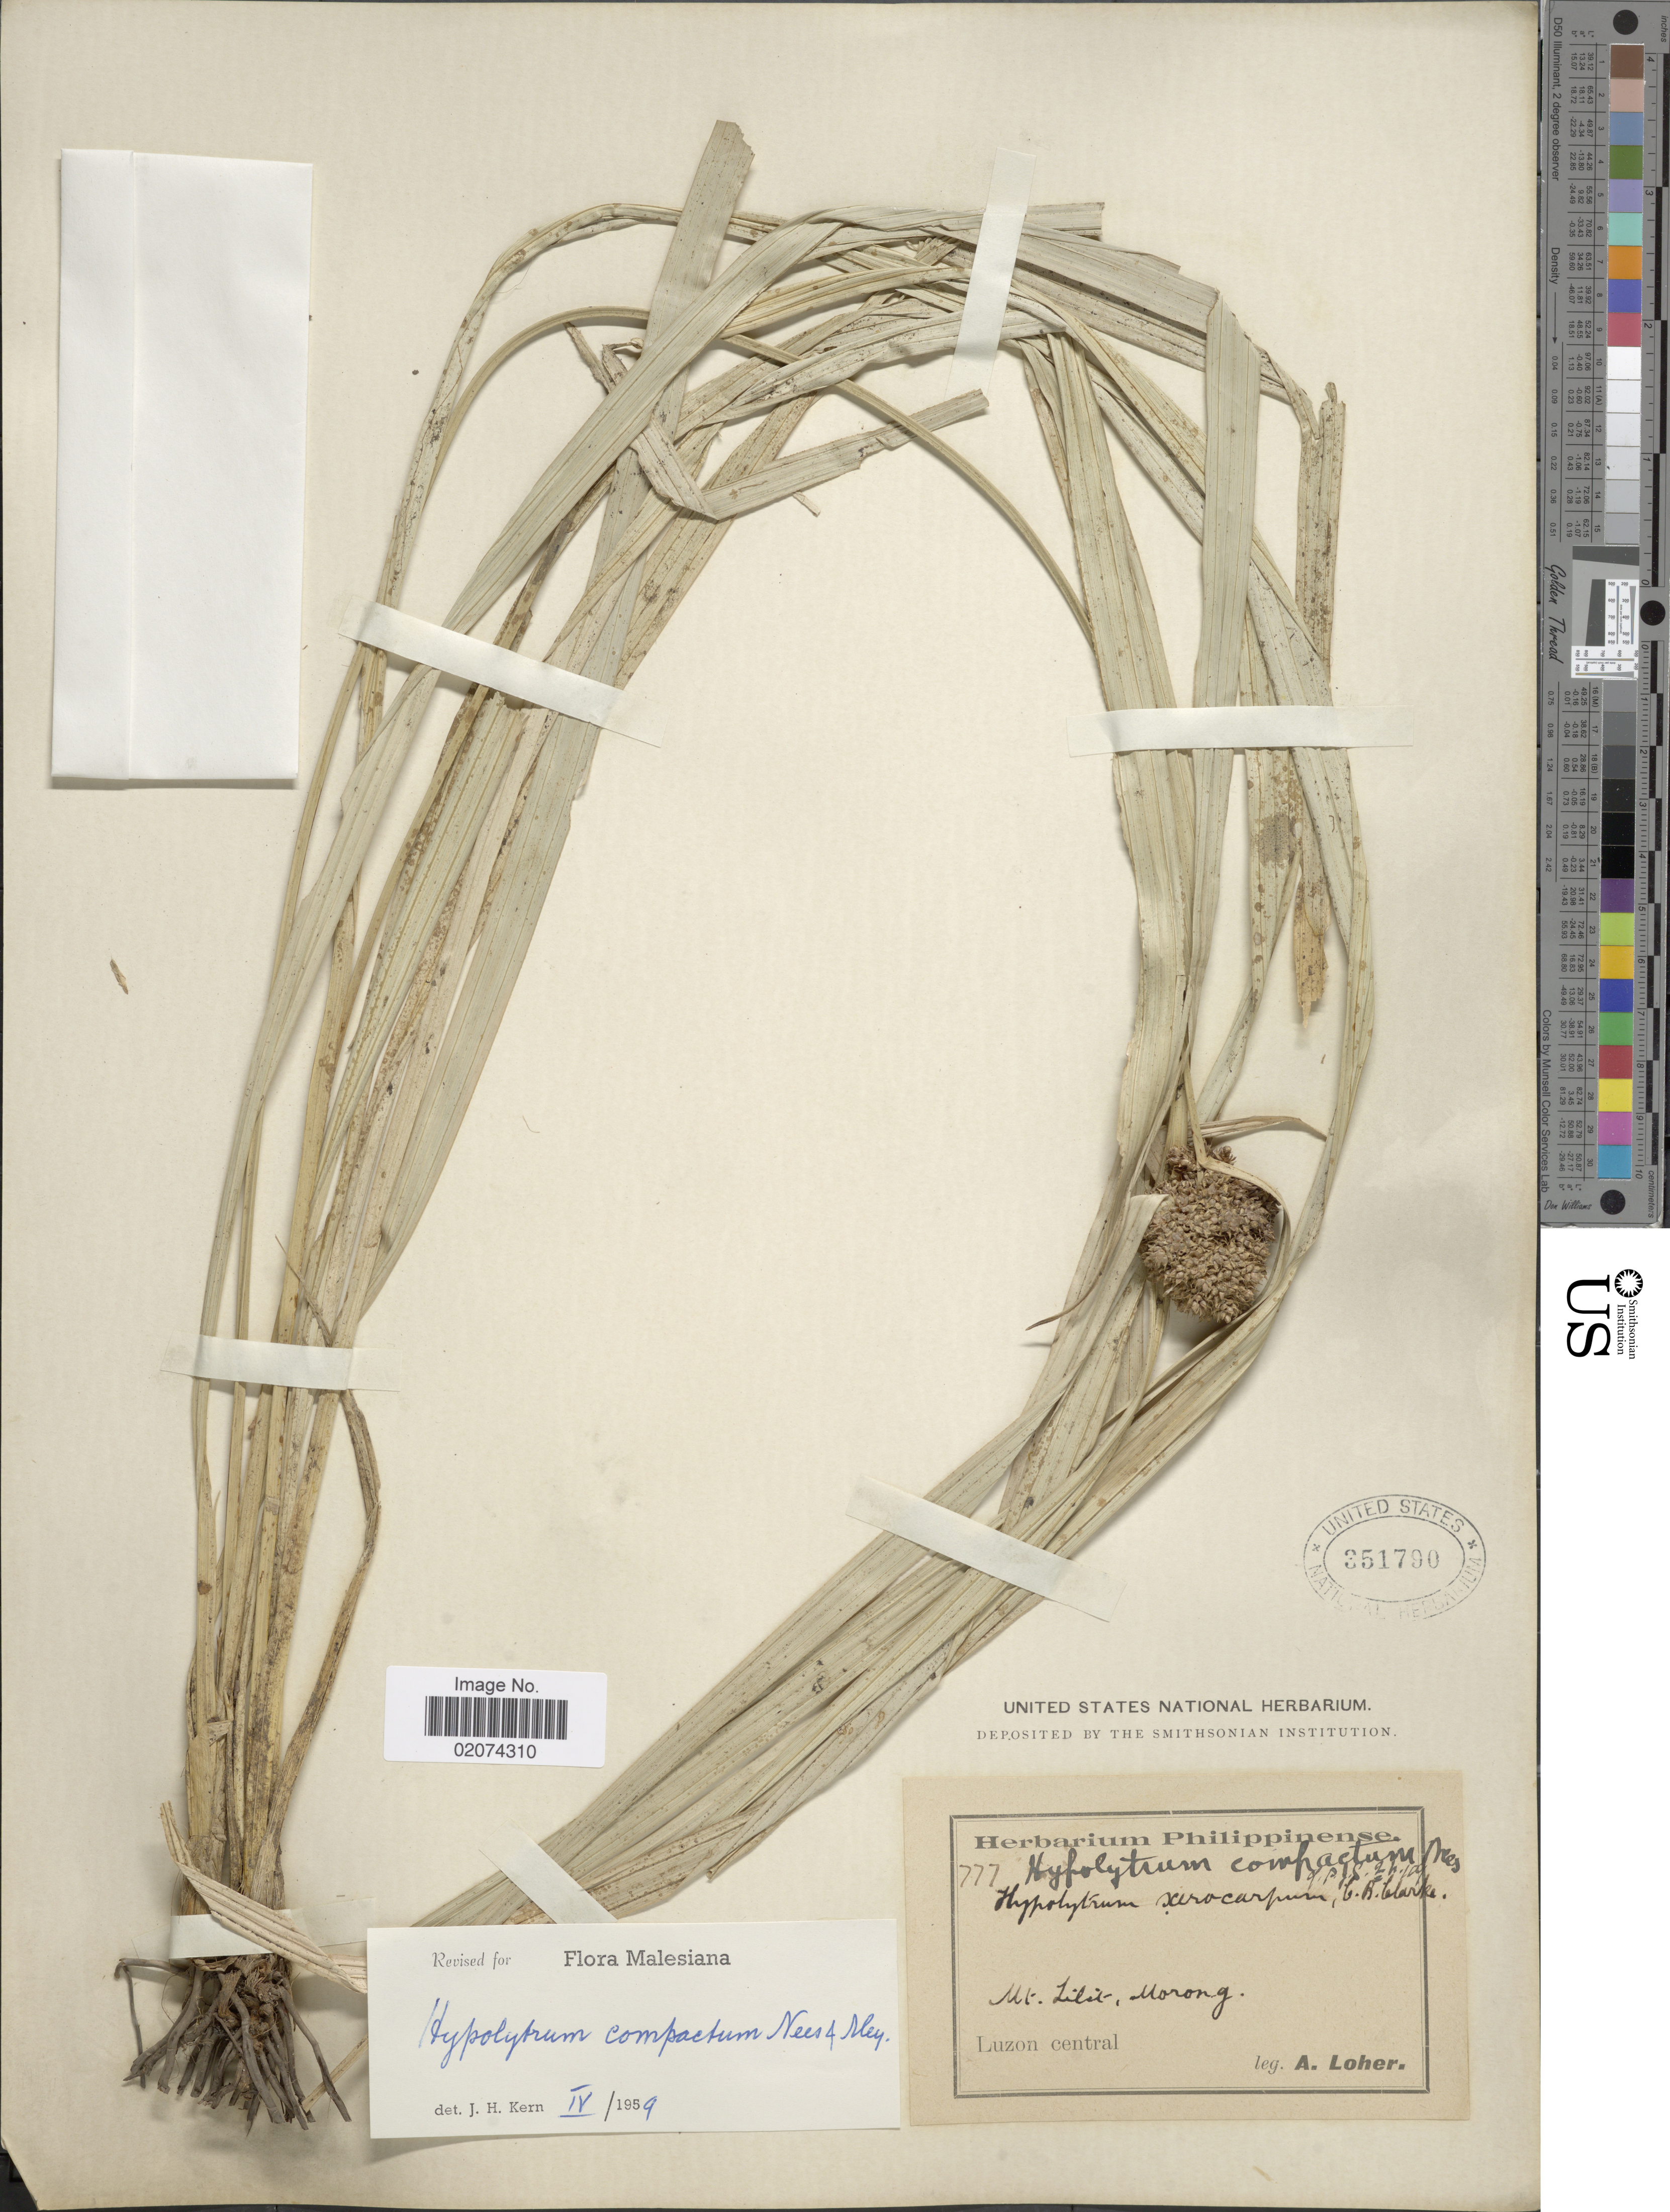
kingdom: Plantae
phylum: Tracheophyta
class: Liliopsida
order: Poales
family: Cyperaceae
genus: Hypolytrum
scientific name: Hypolytrum compactum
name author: Nees & Meyen ex Kunth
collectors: A. Loher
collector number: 777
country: Philippines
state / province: Central Luzon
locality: Mt. Lilit, Morong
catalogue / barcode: US 351790